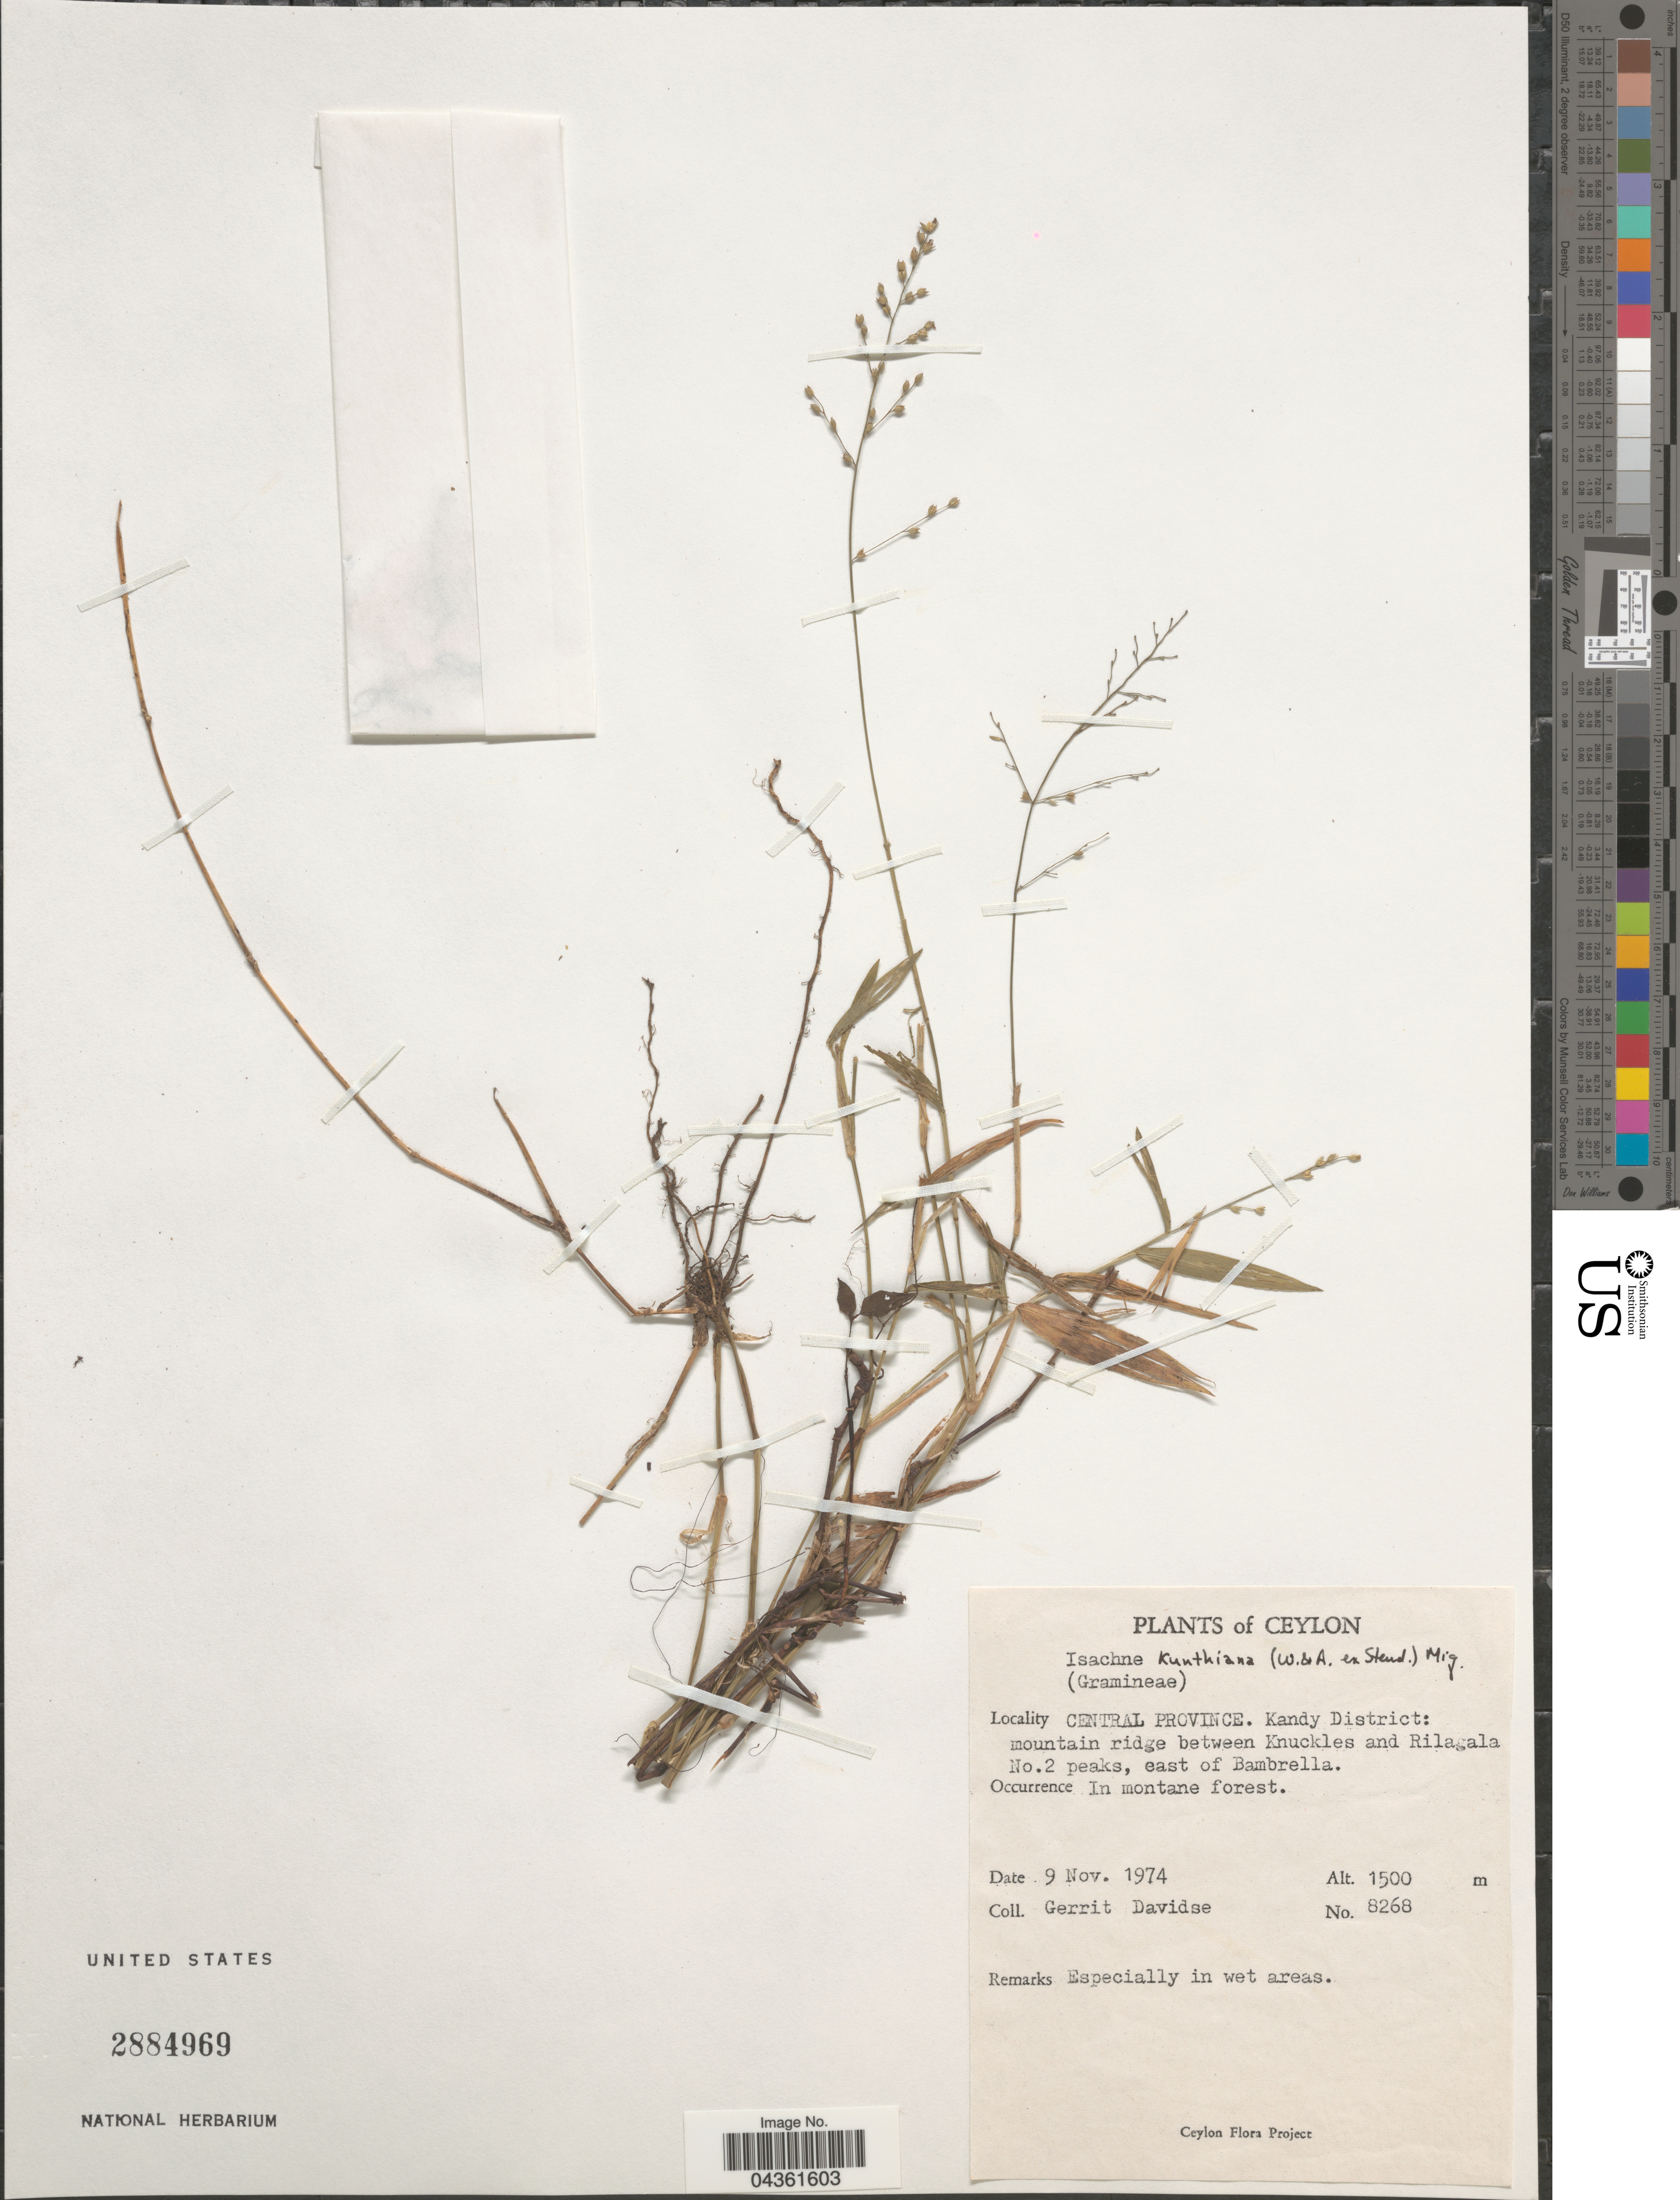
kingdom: Plantae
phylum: Tracheophyta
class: Liliopsida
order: Poales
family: Poaceae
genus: Isachne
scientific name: Isachne kunthiana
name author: (Wight & Arn. ex Steud.) Miq.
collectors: G. Davidse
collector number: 8268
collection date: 1974-11-09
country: Sri Lanka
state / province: Central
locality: Ceylon. Kandy District: mountain ridge between Knuckles and Rilagala. No. 2 peaks, east of Bambrella.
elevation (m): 1500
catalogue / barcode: US 2884969